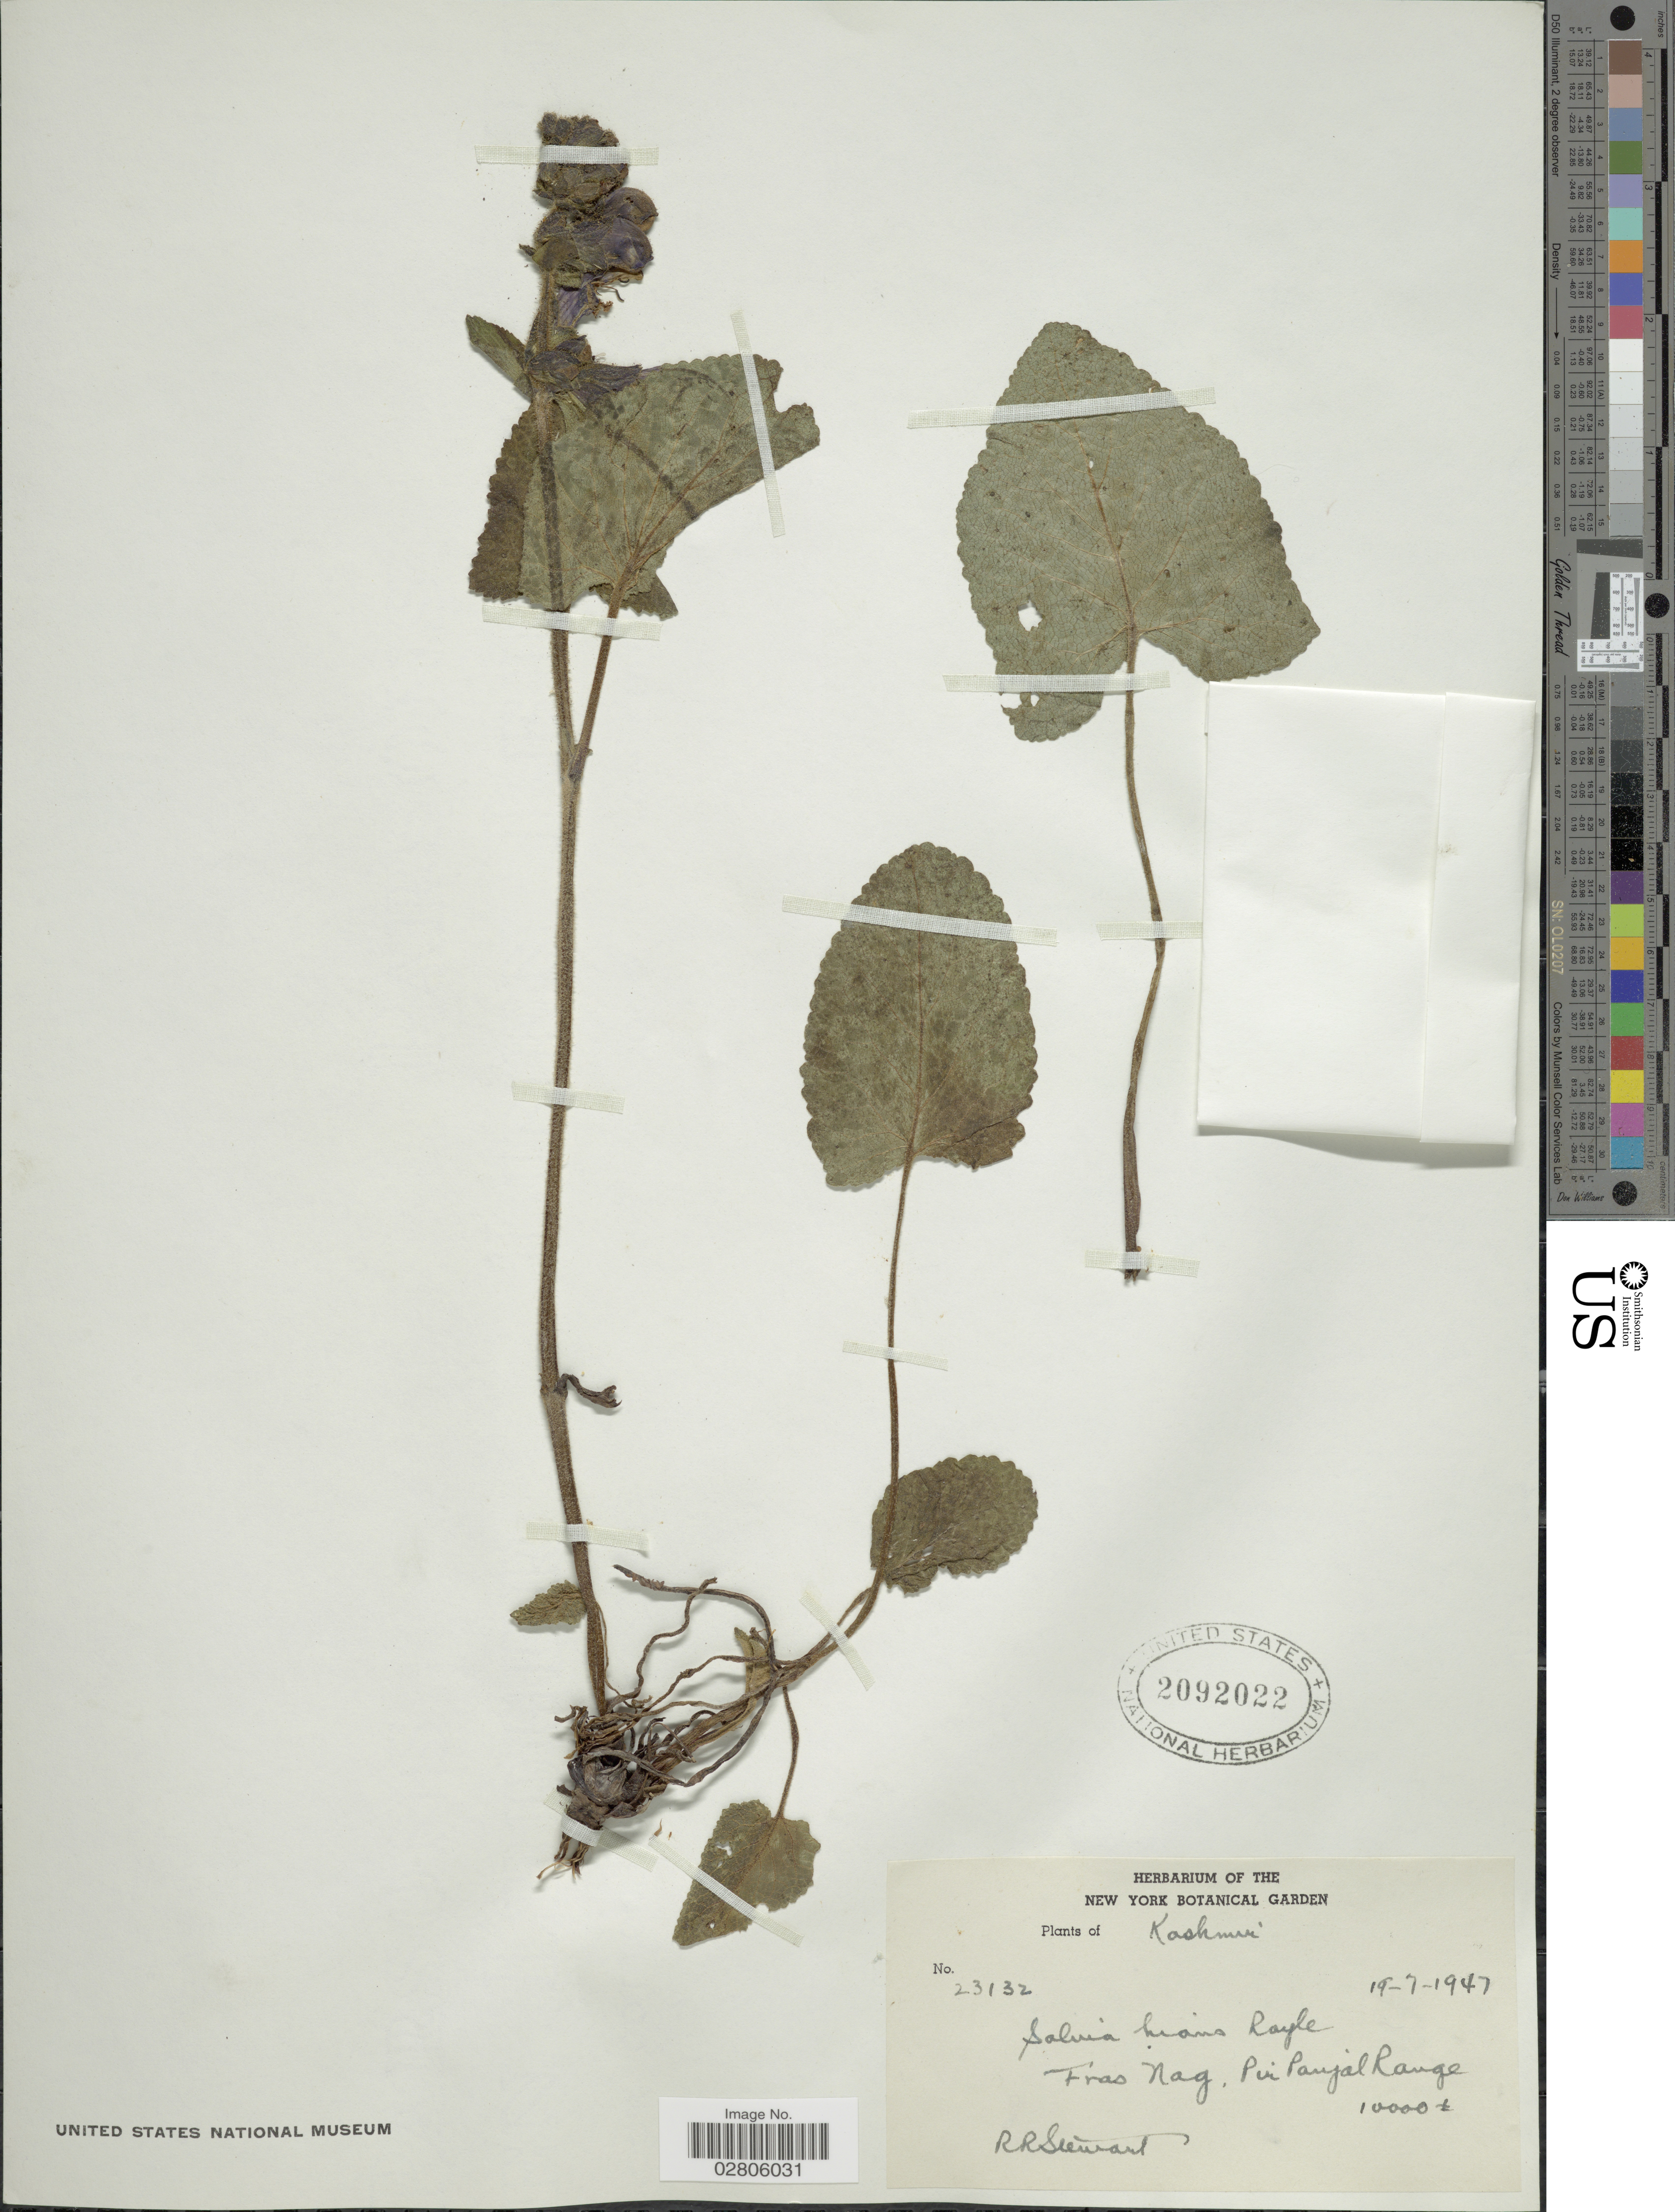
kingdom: Plantae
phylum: Tracheophyta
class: Magnoliopsida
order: Lamiales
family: Lamiaceae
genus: Salvia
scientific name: Salvia hians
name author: Royle ex Benth.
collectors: R. R. Stewart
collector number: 2312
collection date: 1947-07-19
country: India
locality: Kashmir, Fras Nag, Pir Panjal Range.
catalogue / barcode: US 2092022